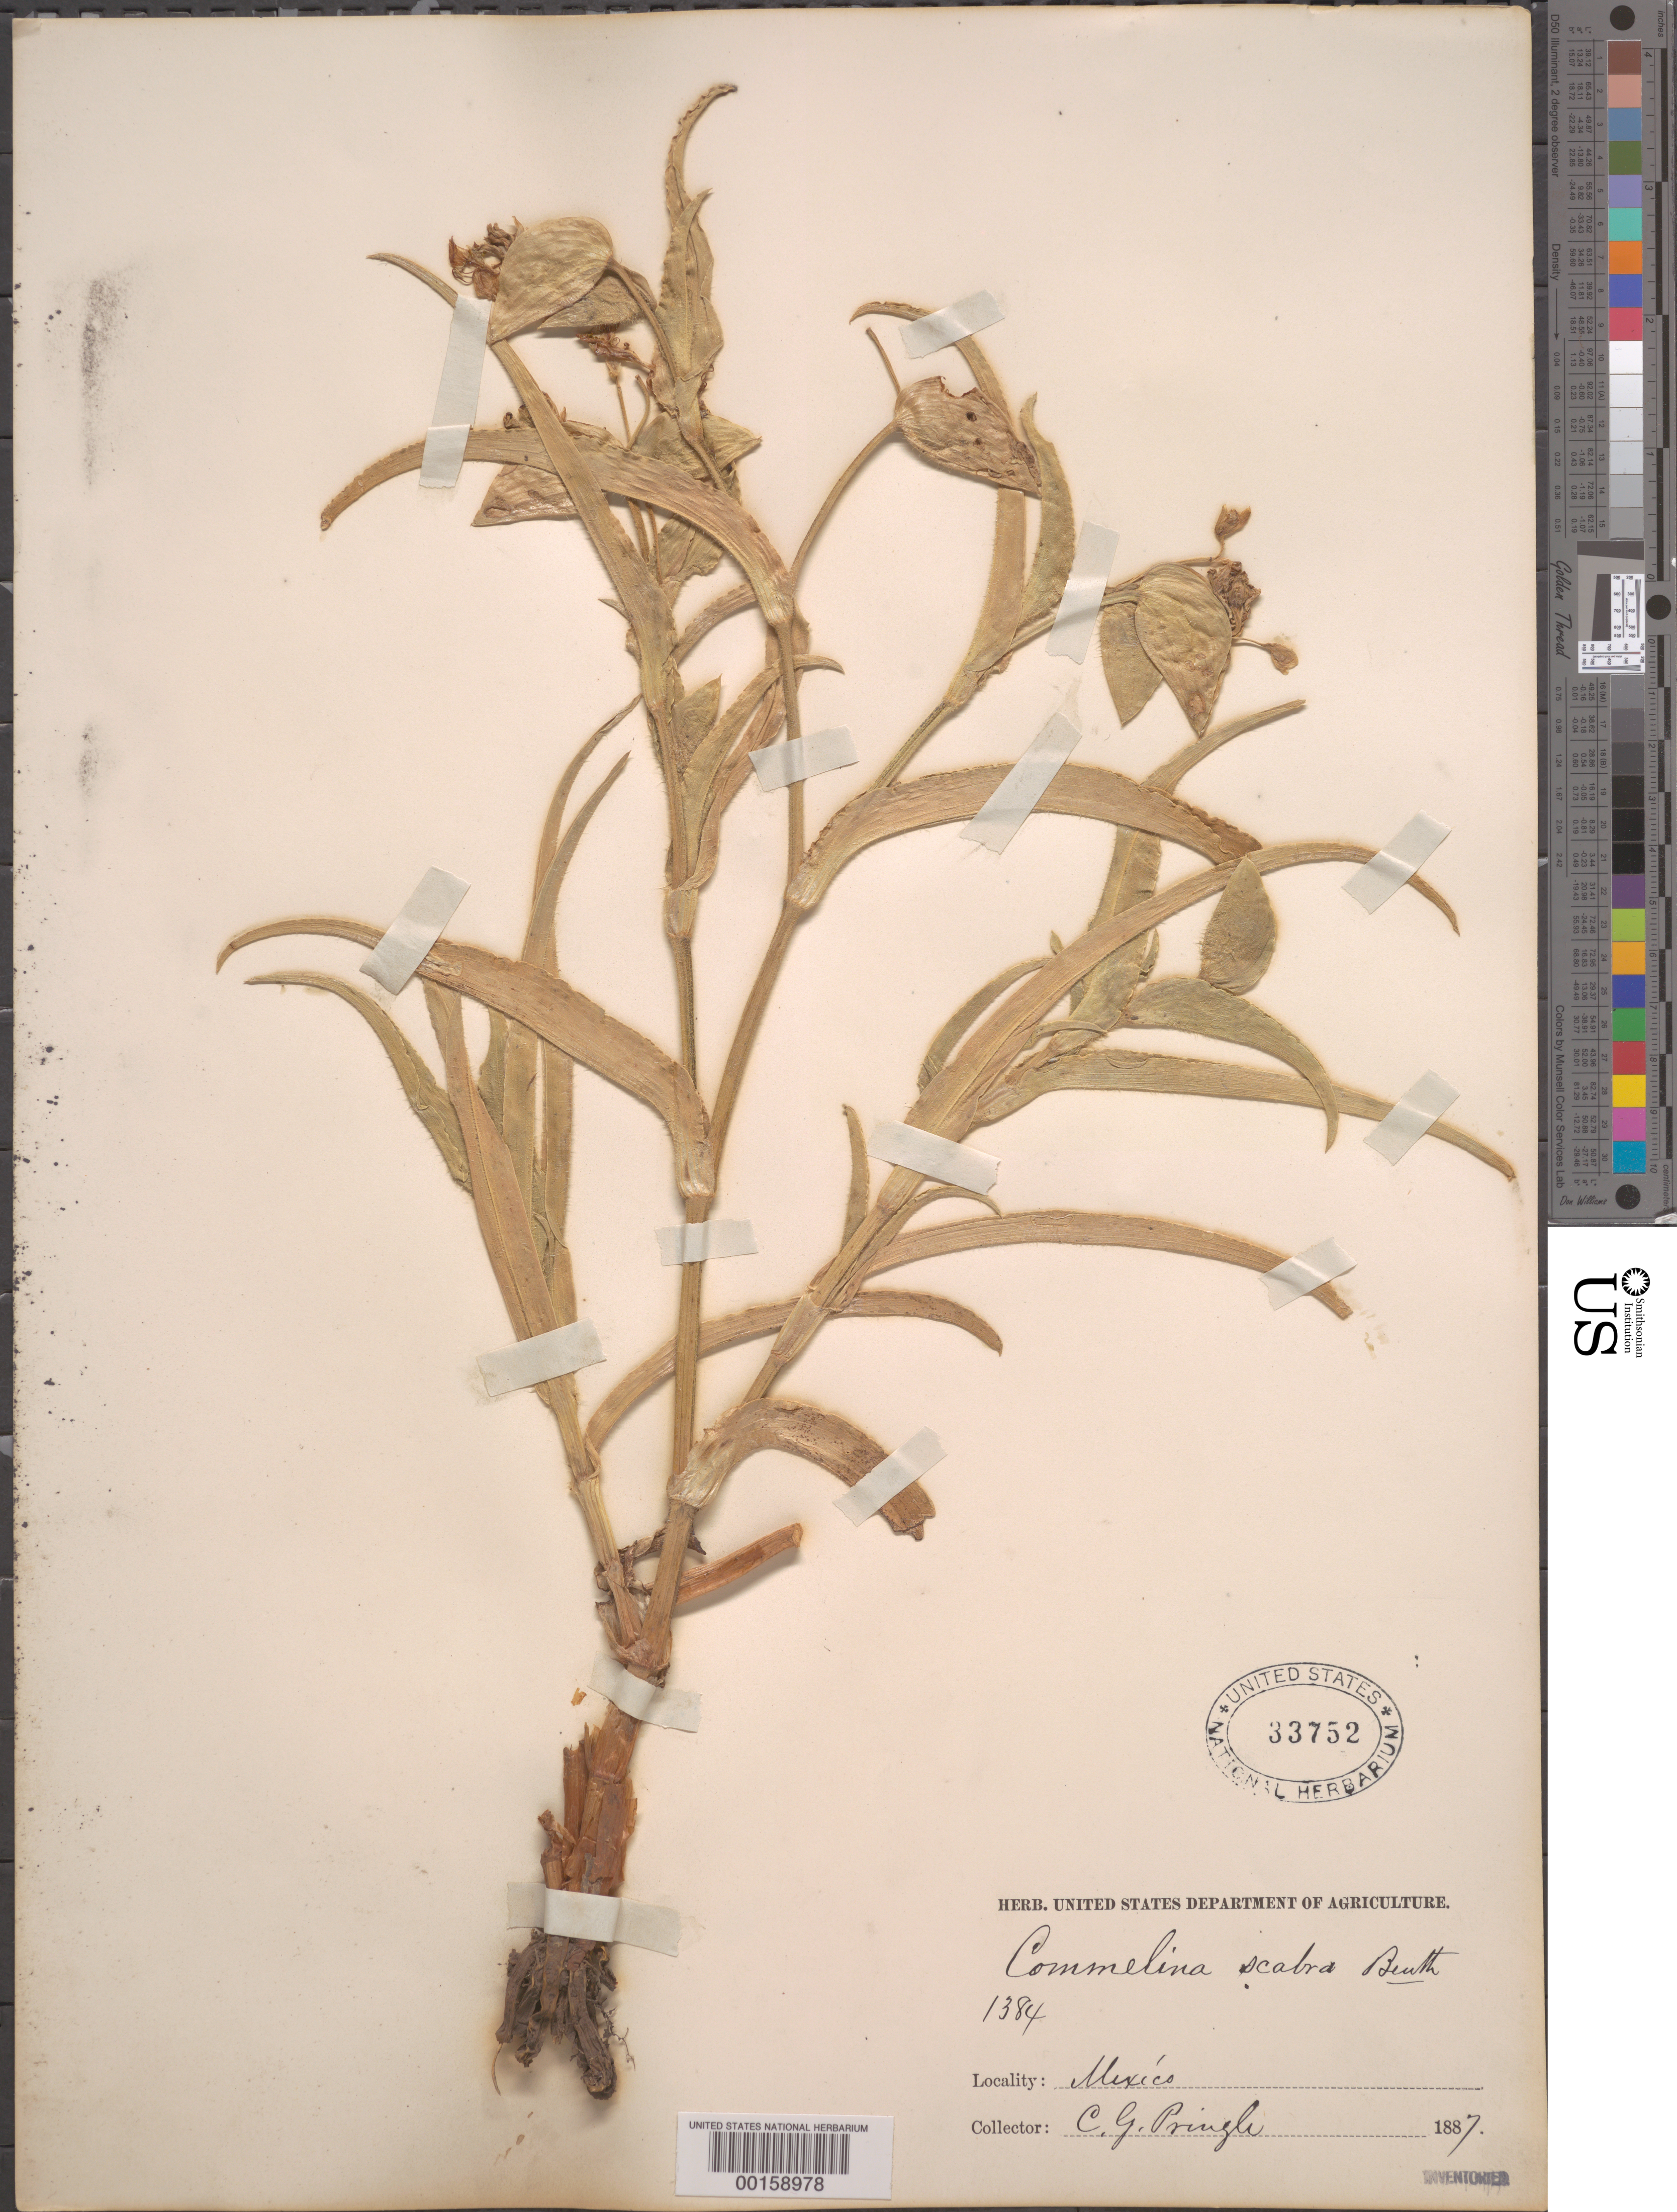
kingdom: Plantae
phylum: Tracheophyta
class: Liliopsida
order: Commelinales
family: Commelinaceae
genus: Commelina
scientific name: Commelina scabra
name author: Benth.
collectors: C. G. Pringle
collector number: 1384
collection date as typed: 1887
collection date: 1887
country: Mexico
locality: E of Monserrat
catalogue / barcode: US 33752